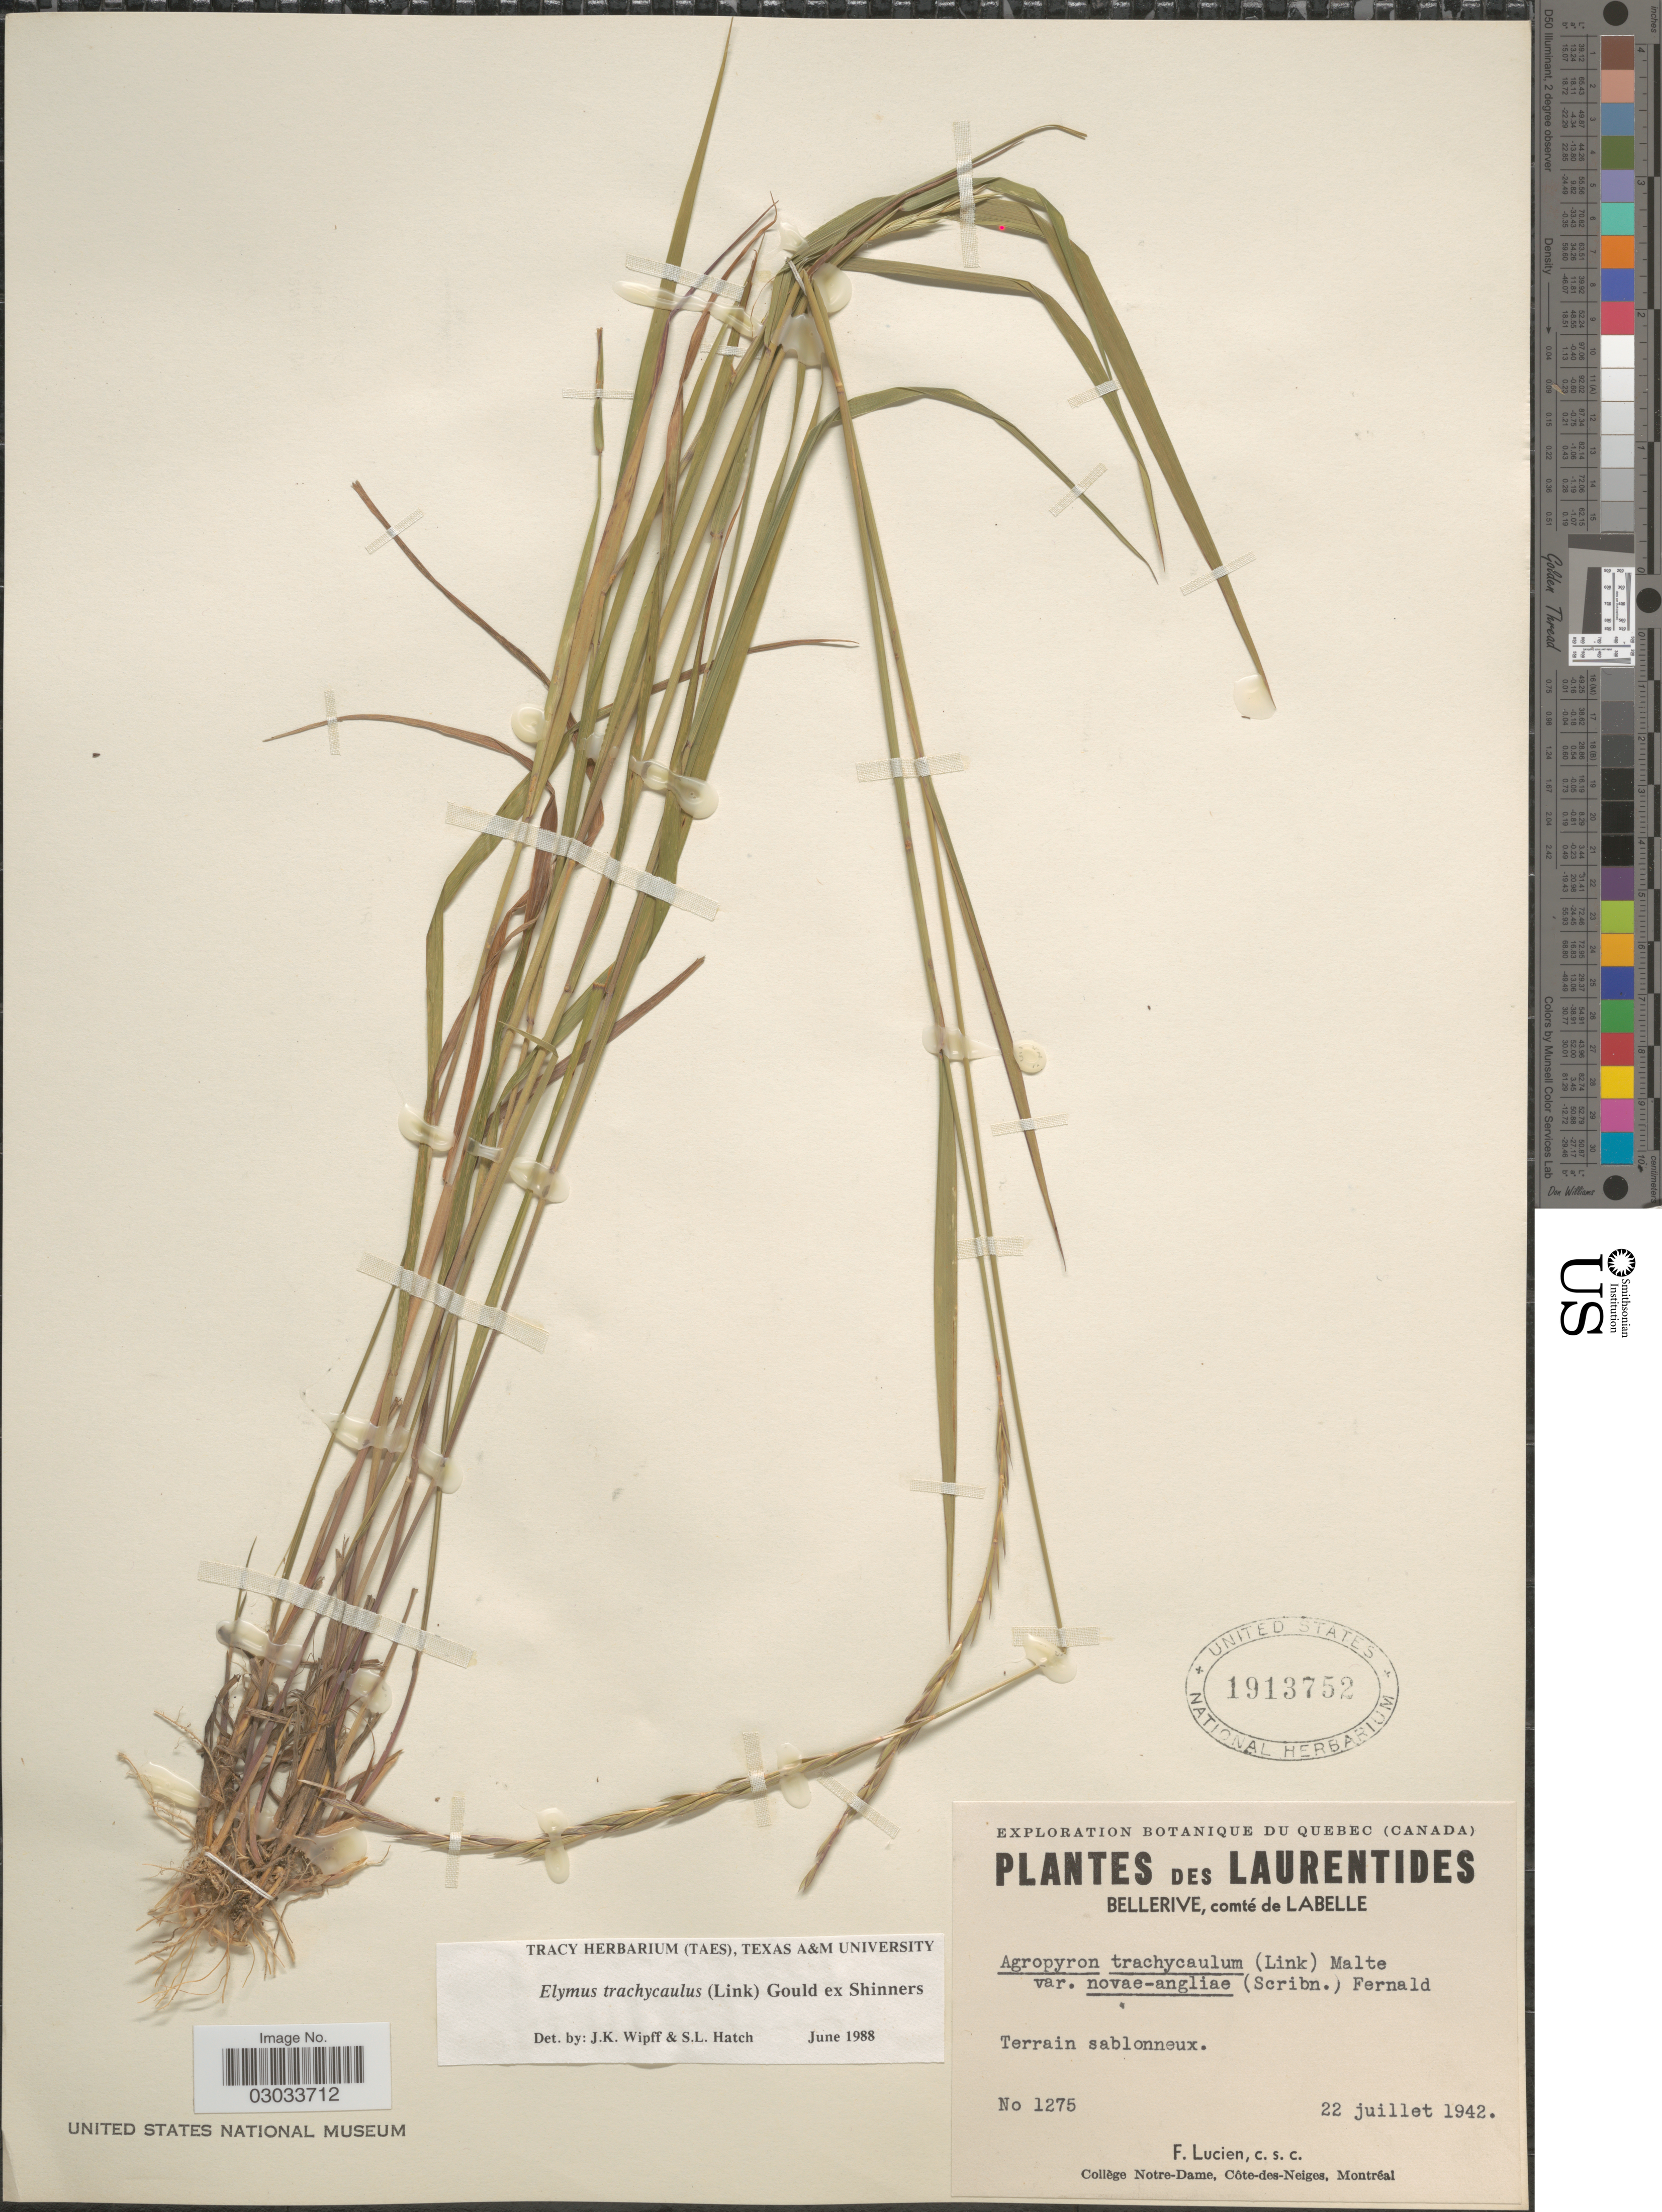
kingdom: Plantae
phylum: Tracheophyta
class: Liliopsida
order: Poales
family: Poaceae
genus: Elymus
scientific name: Elymus trachycaulus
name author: (Link) Gould ex Shinners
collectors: F. Lucien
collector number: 1275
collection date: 1942-07-22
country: Canada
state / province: Quebec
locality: Exploration Botanique du Quebec. Laurentides. Bellerive, comté de Labelle. Terrain sablonneux.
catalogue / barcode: US 1913752